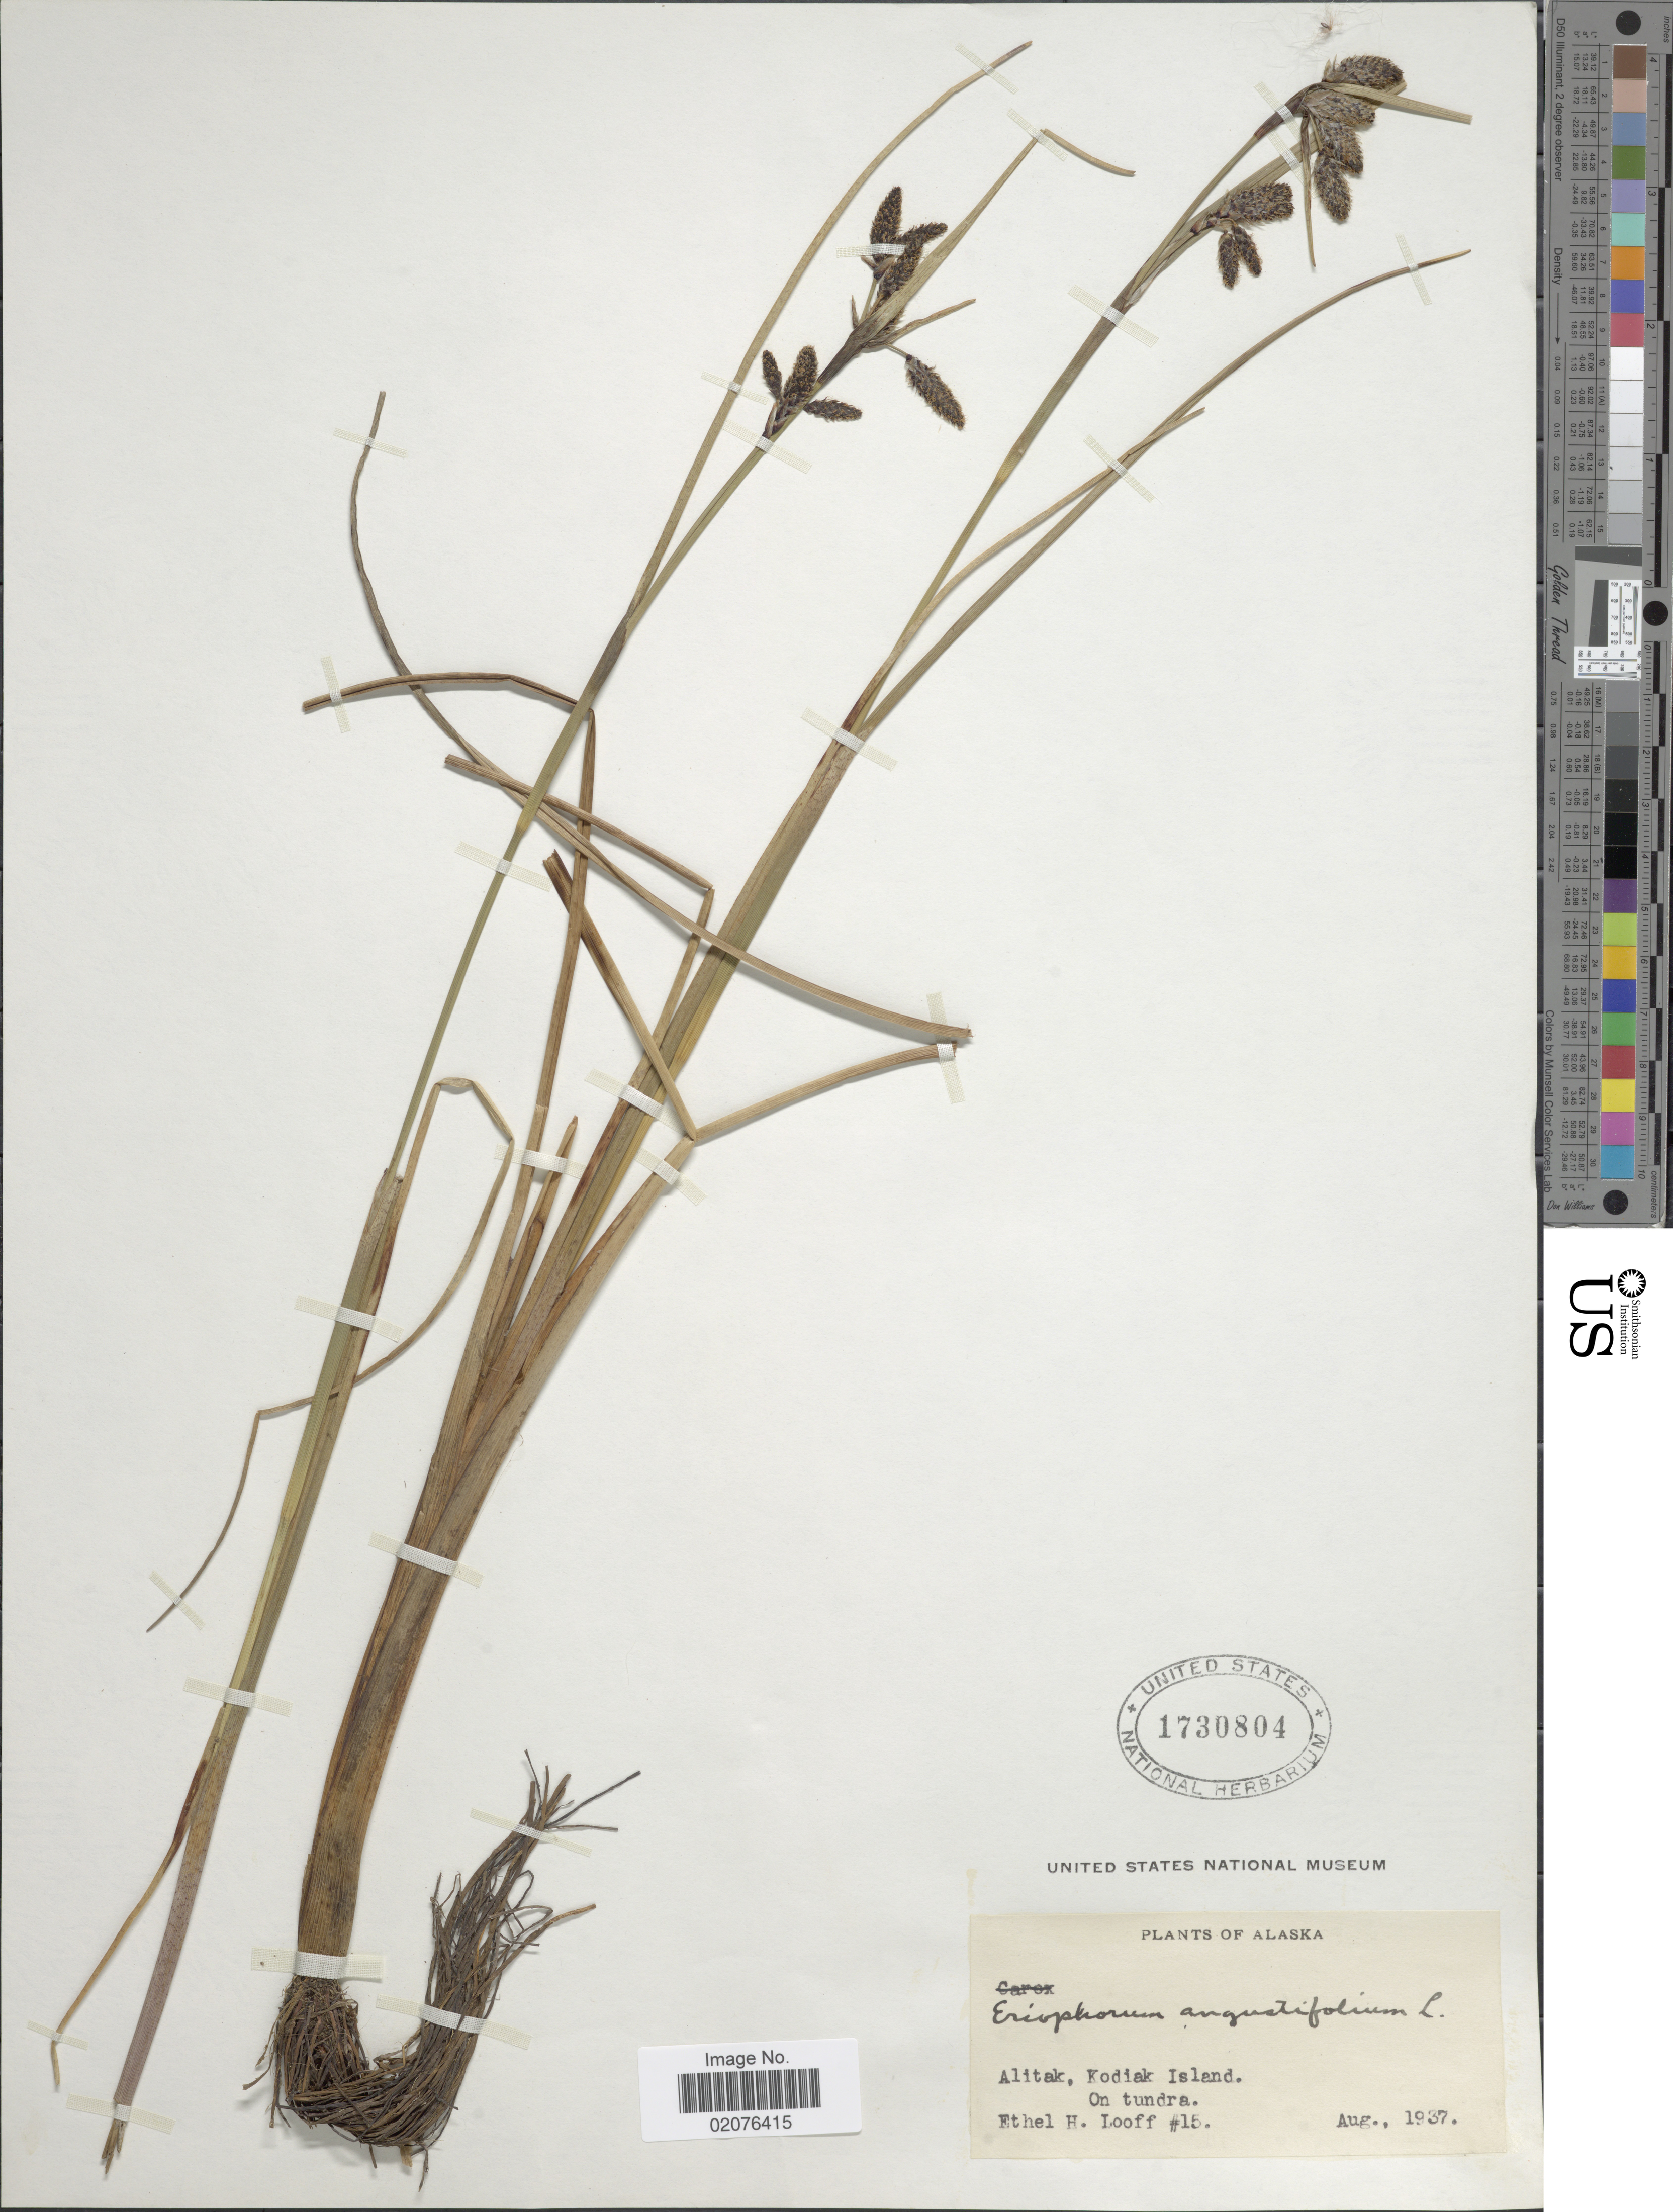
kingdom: Plantae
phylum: Tracheophyta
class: Liliopsida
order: Poales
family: Cyperaceae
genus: Eriophorum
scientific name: Eriophorum angustifolium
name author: Honck.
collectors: E. Looff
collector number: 15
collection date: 1937-08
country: United States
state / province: Alaska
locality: Alitak, Kodiak Island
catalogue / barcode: US 1730804